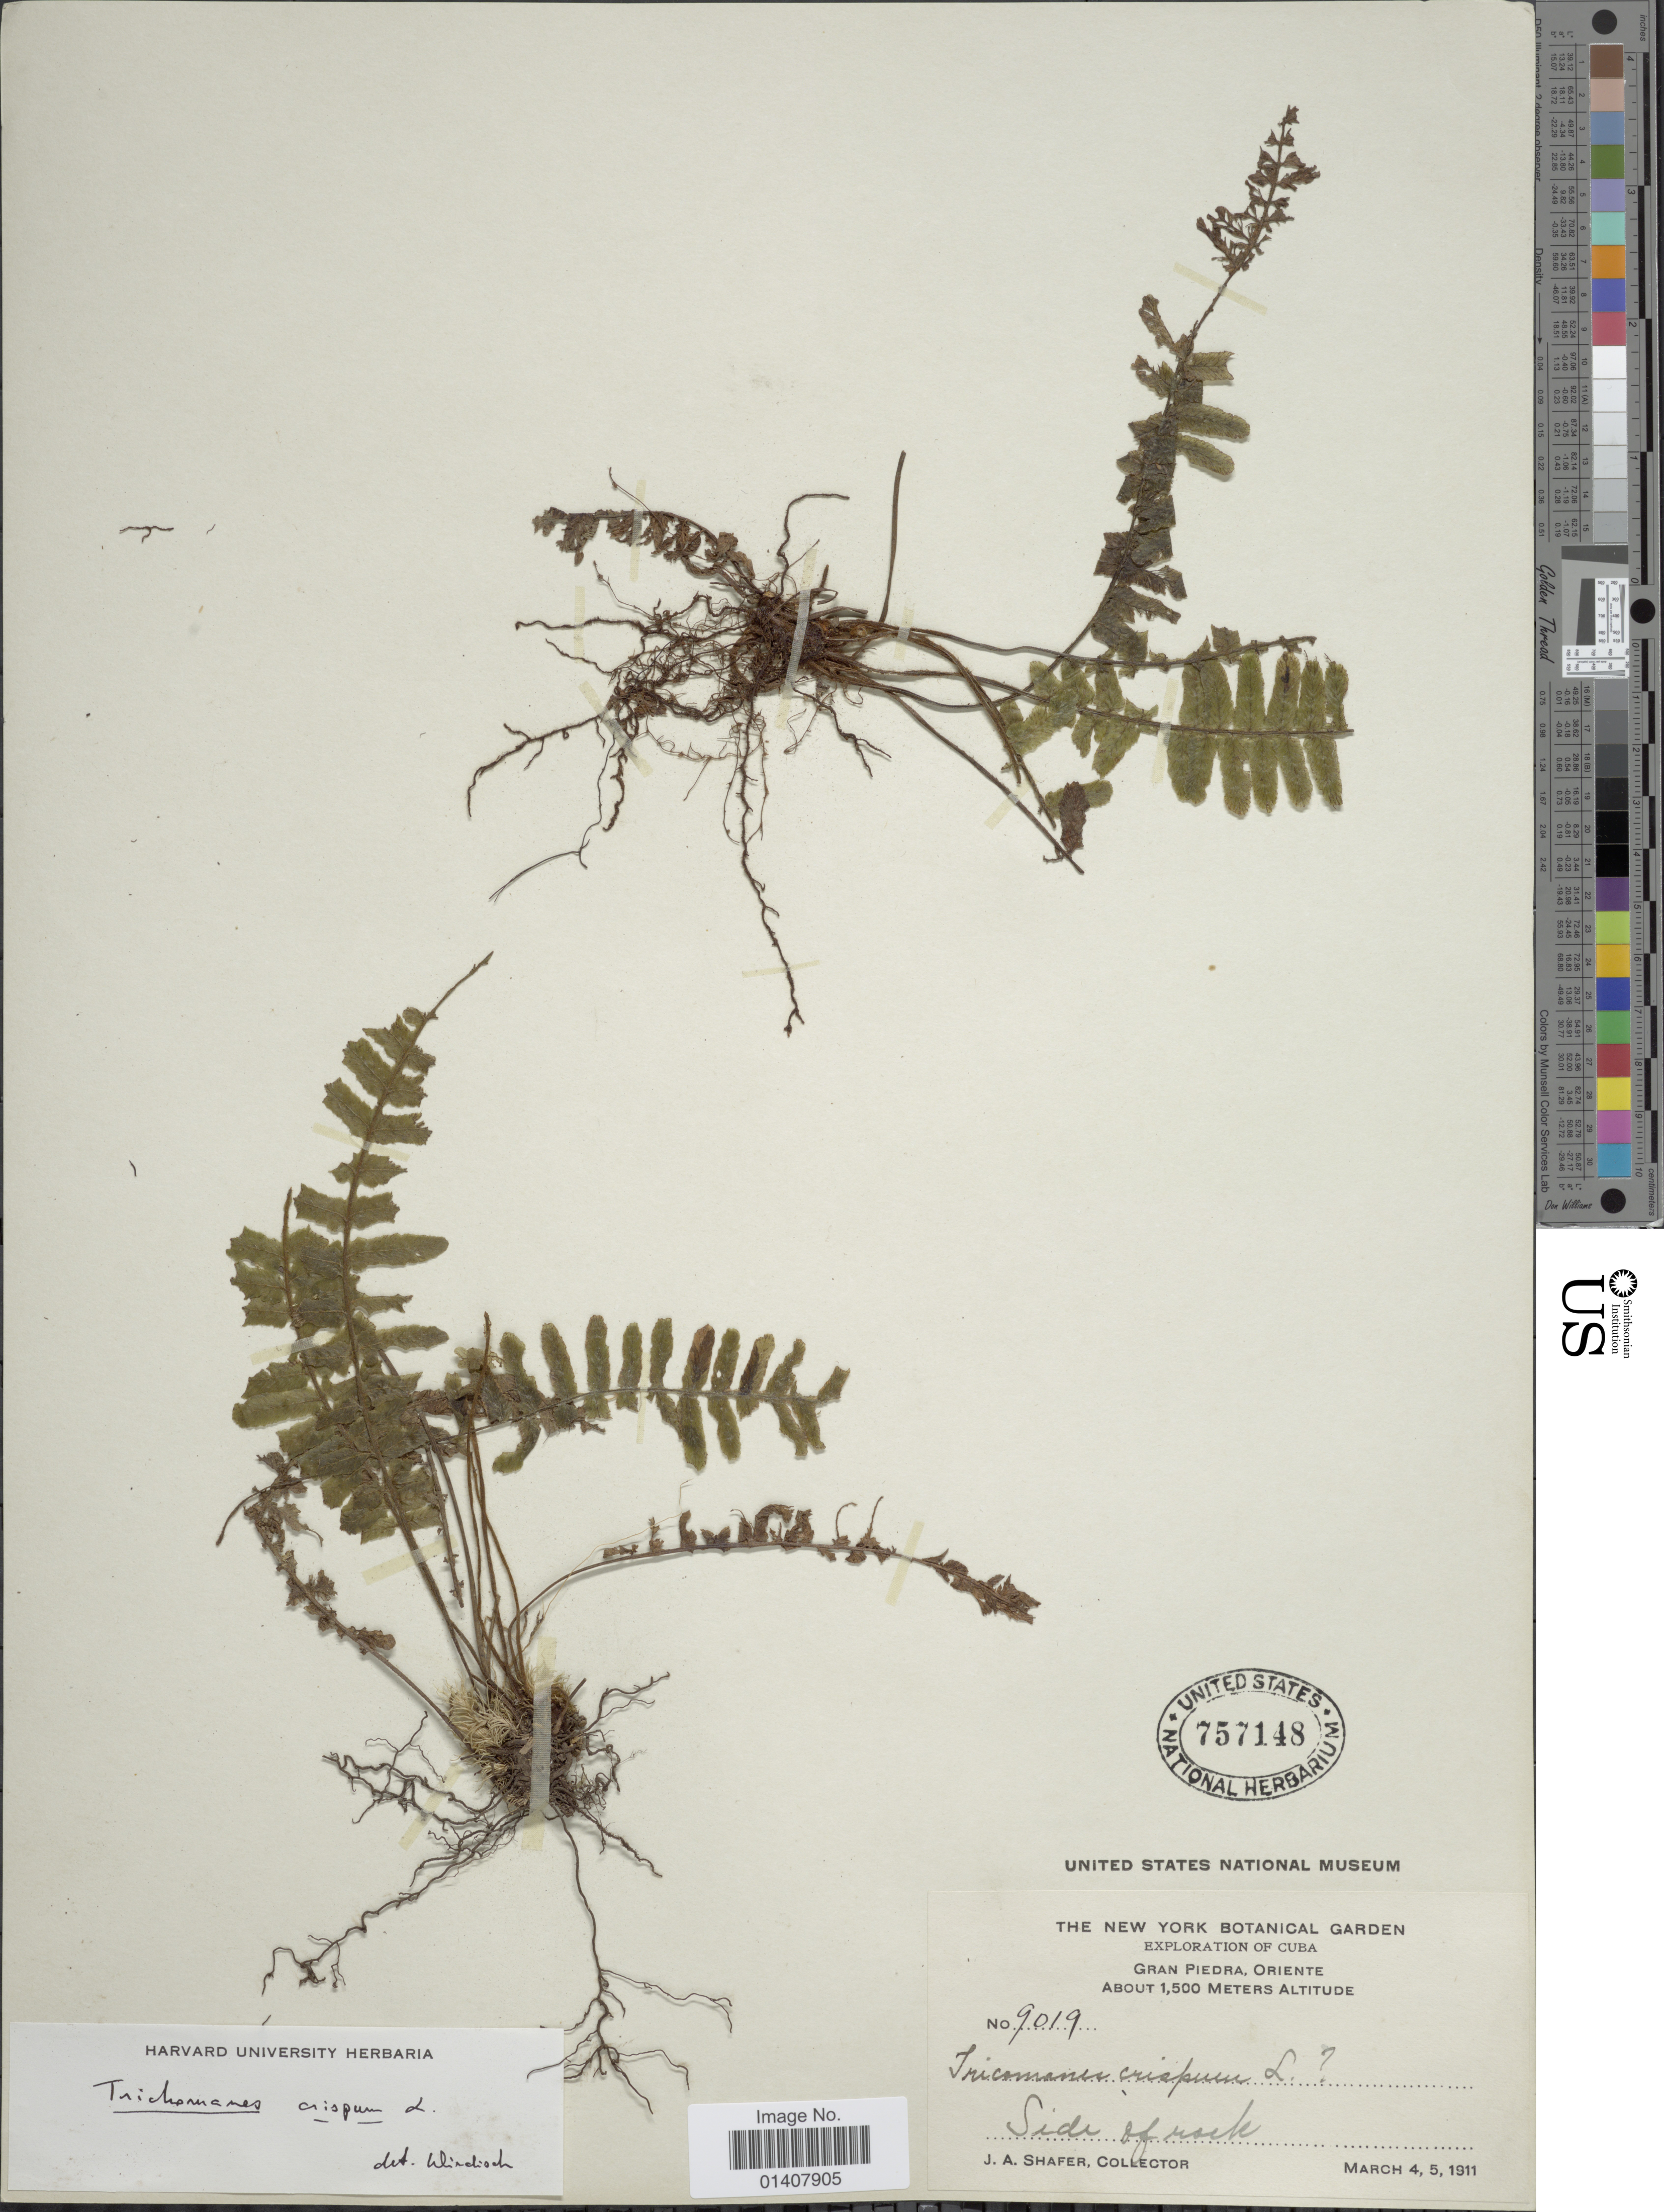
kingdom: Plantae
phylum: Tracheophyta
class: Polypodiopsida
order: Hymenophyllales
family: Hymenophyllaceae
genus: Trichomanes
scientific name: Trichomanes crispum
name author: L.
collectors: J. A. Shafer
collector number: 9019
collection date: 1911-03-04/1911-03-05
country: Cuba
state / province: Oriente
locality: Gran Piedra, Oriente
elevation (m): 1500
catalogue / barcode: US 757148